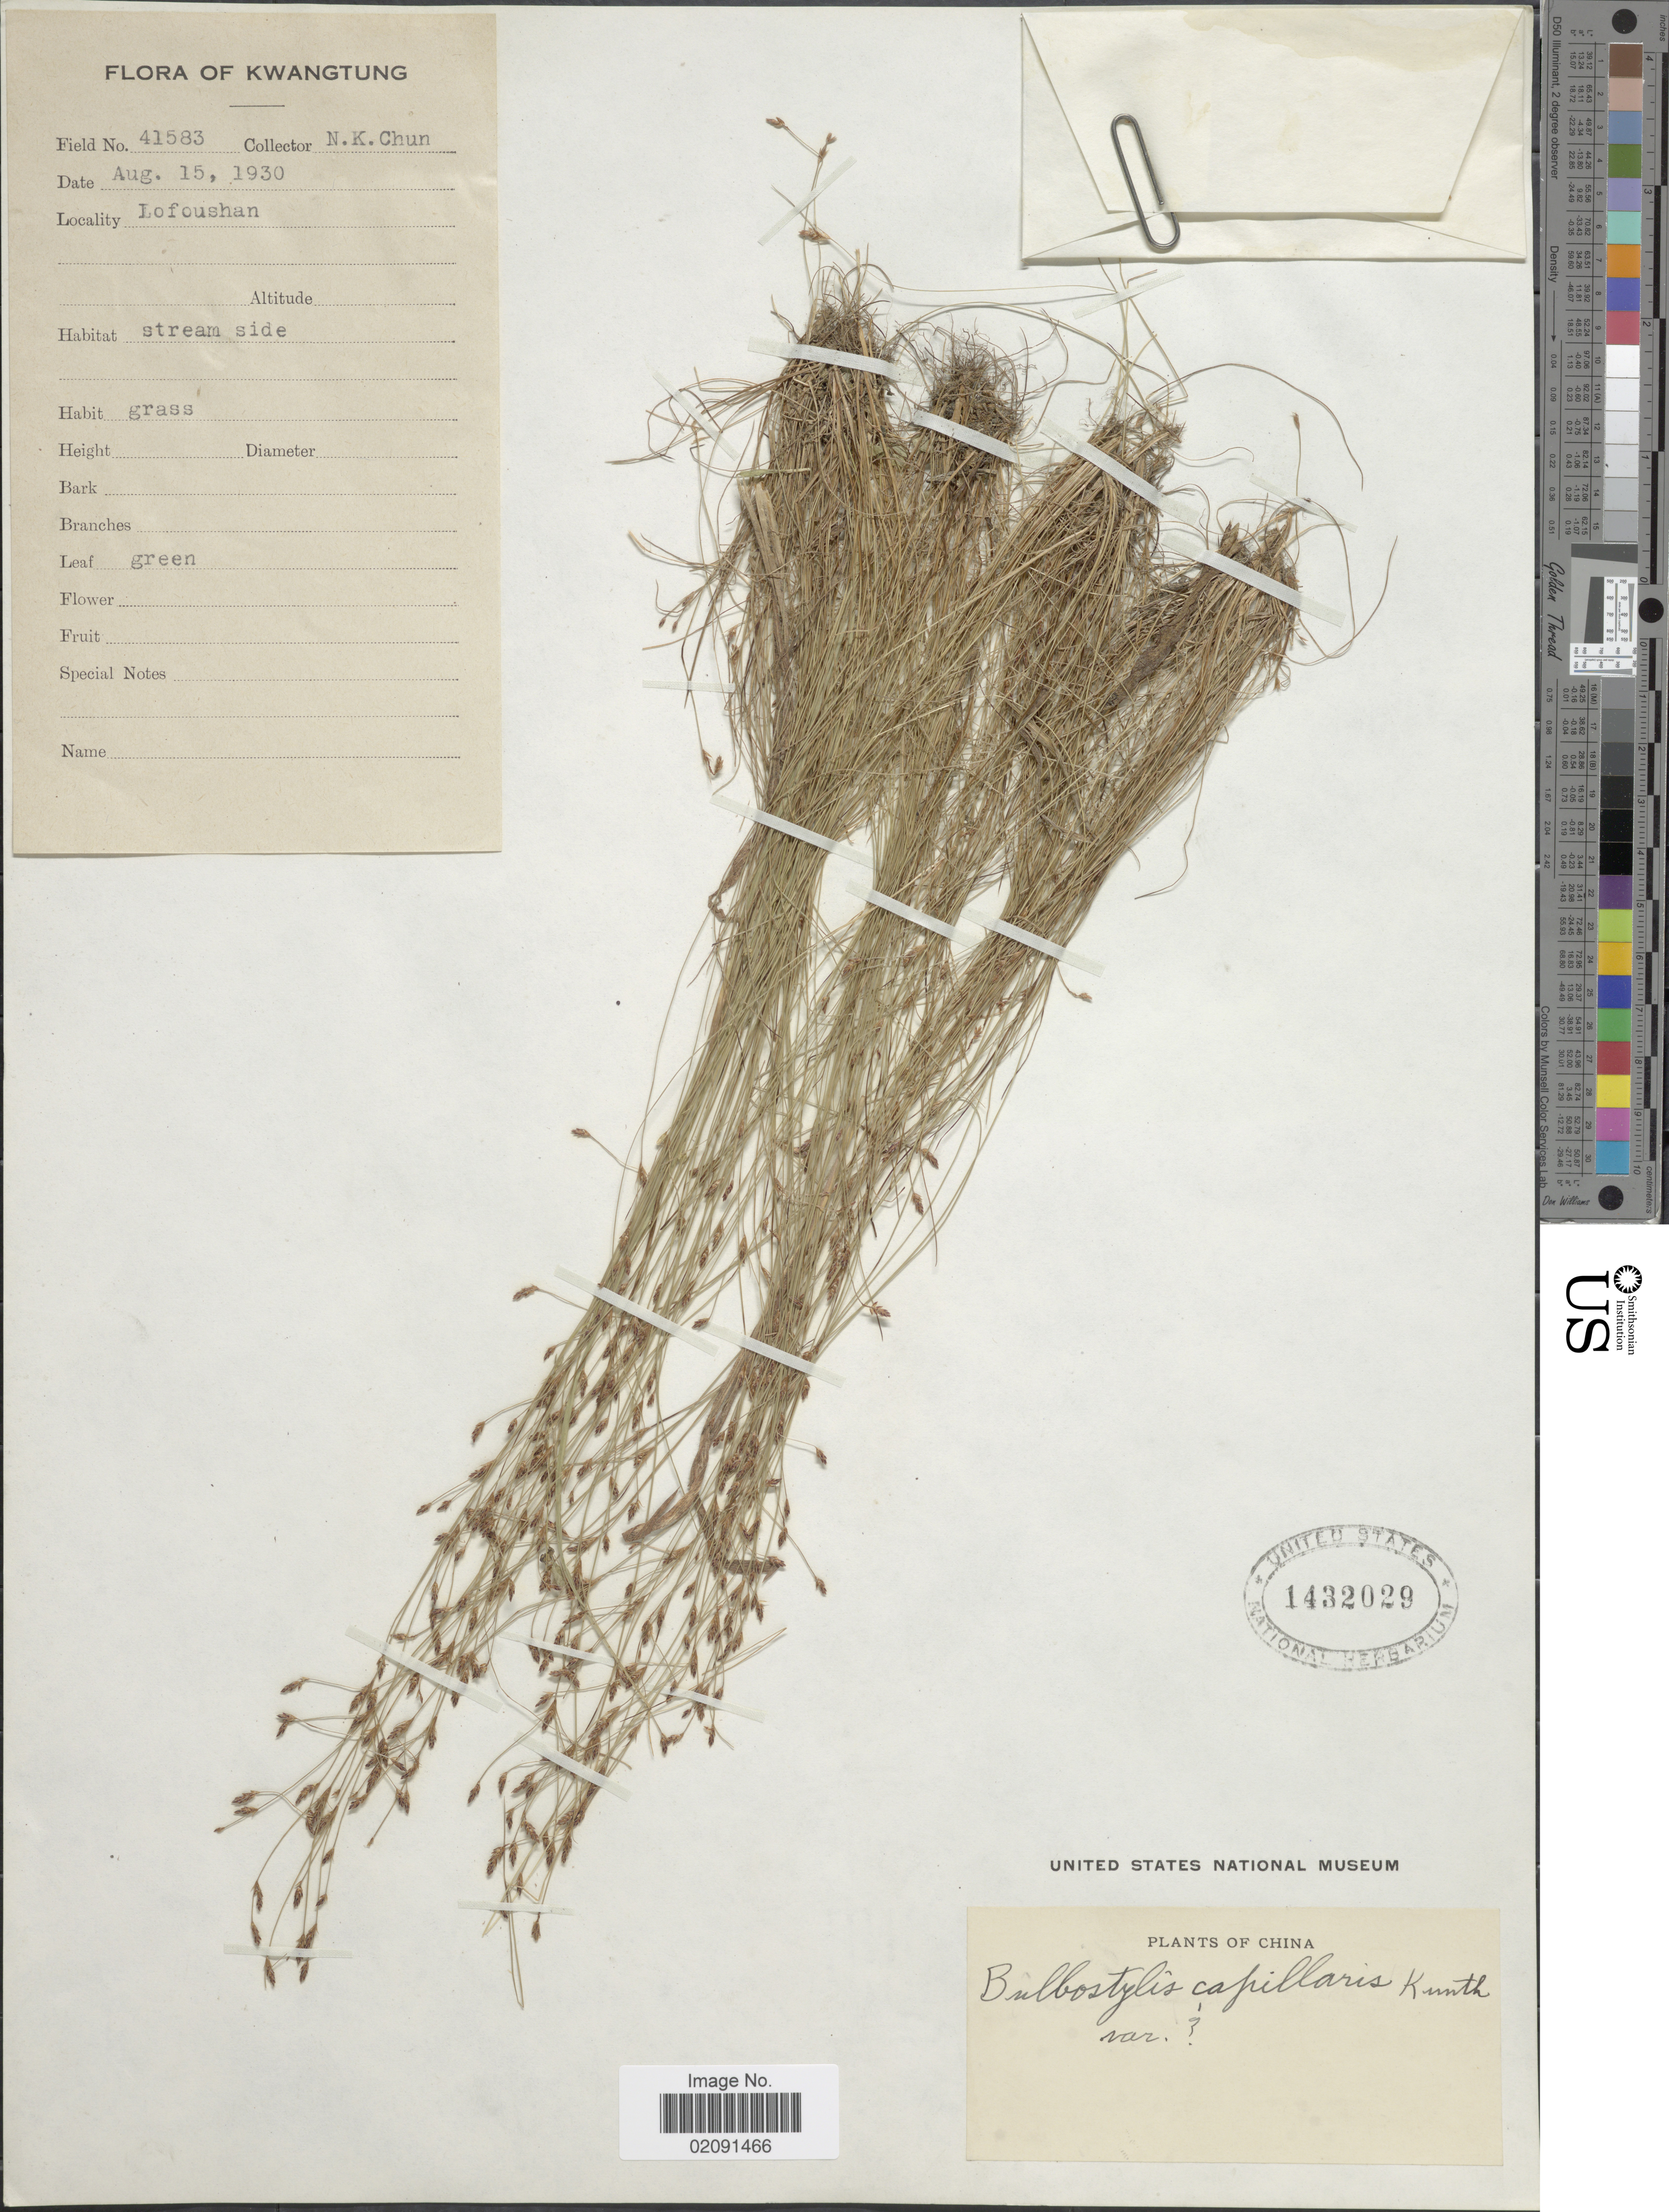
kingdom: Plantae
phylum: Tracheophyta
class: Liliopsida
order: Poales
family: Cyperaceae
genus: Bulbostylis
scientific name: Bulbostylis capillaris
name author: (L.) Kunth ex C.B. Clarke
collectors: N. K. Chun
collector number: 41583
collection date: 1930-08-15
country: China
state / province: Guangdong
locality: Kwangtung, Lofoushan, streamside.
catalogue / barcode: US 1432029